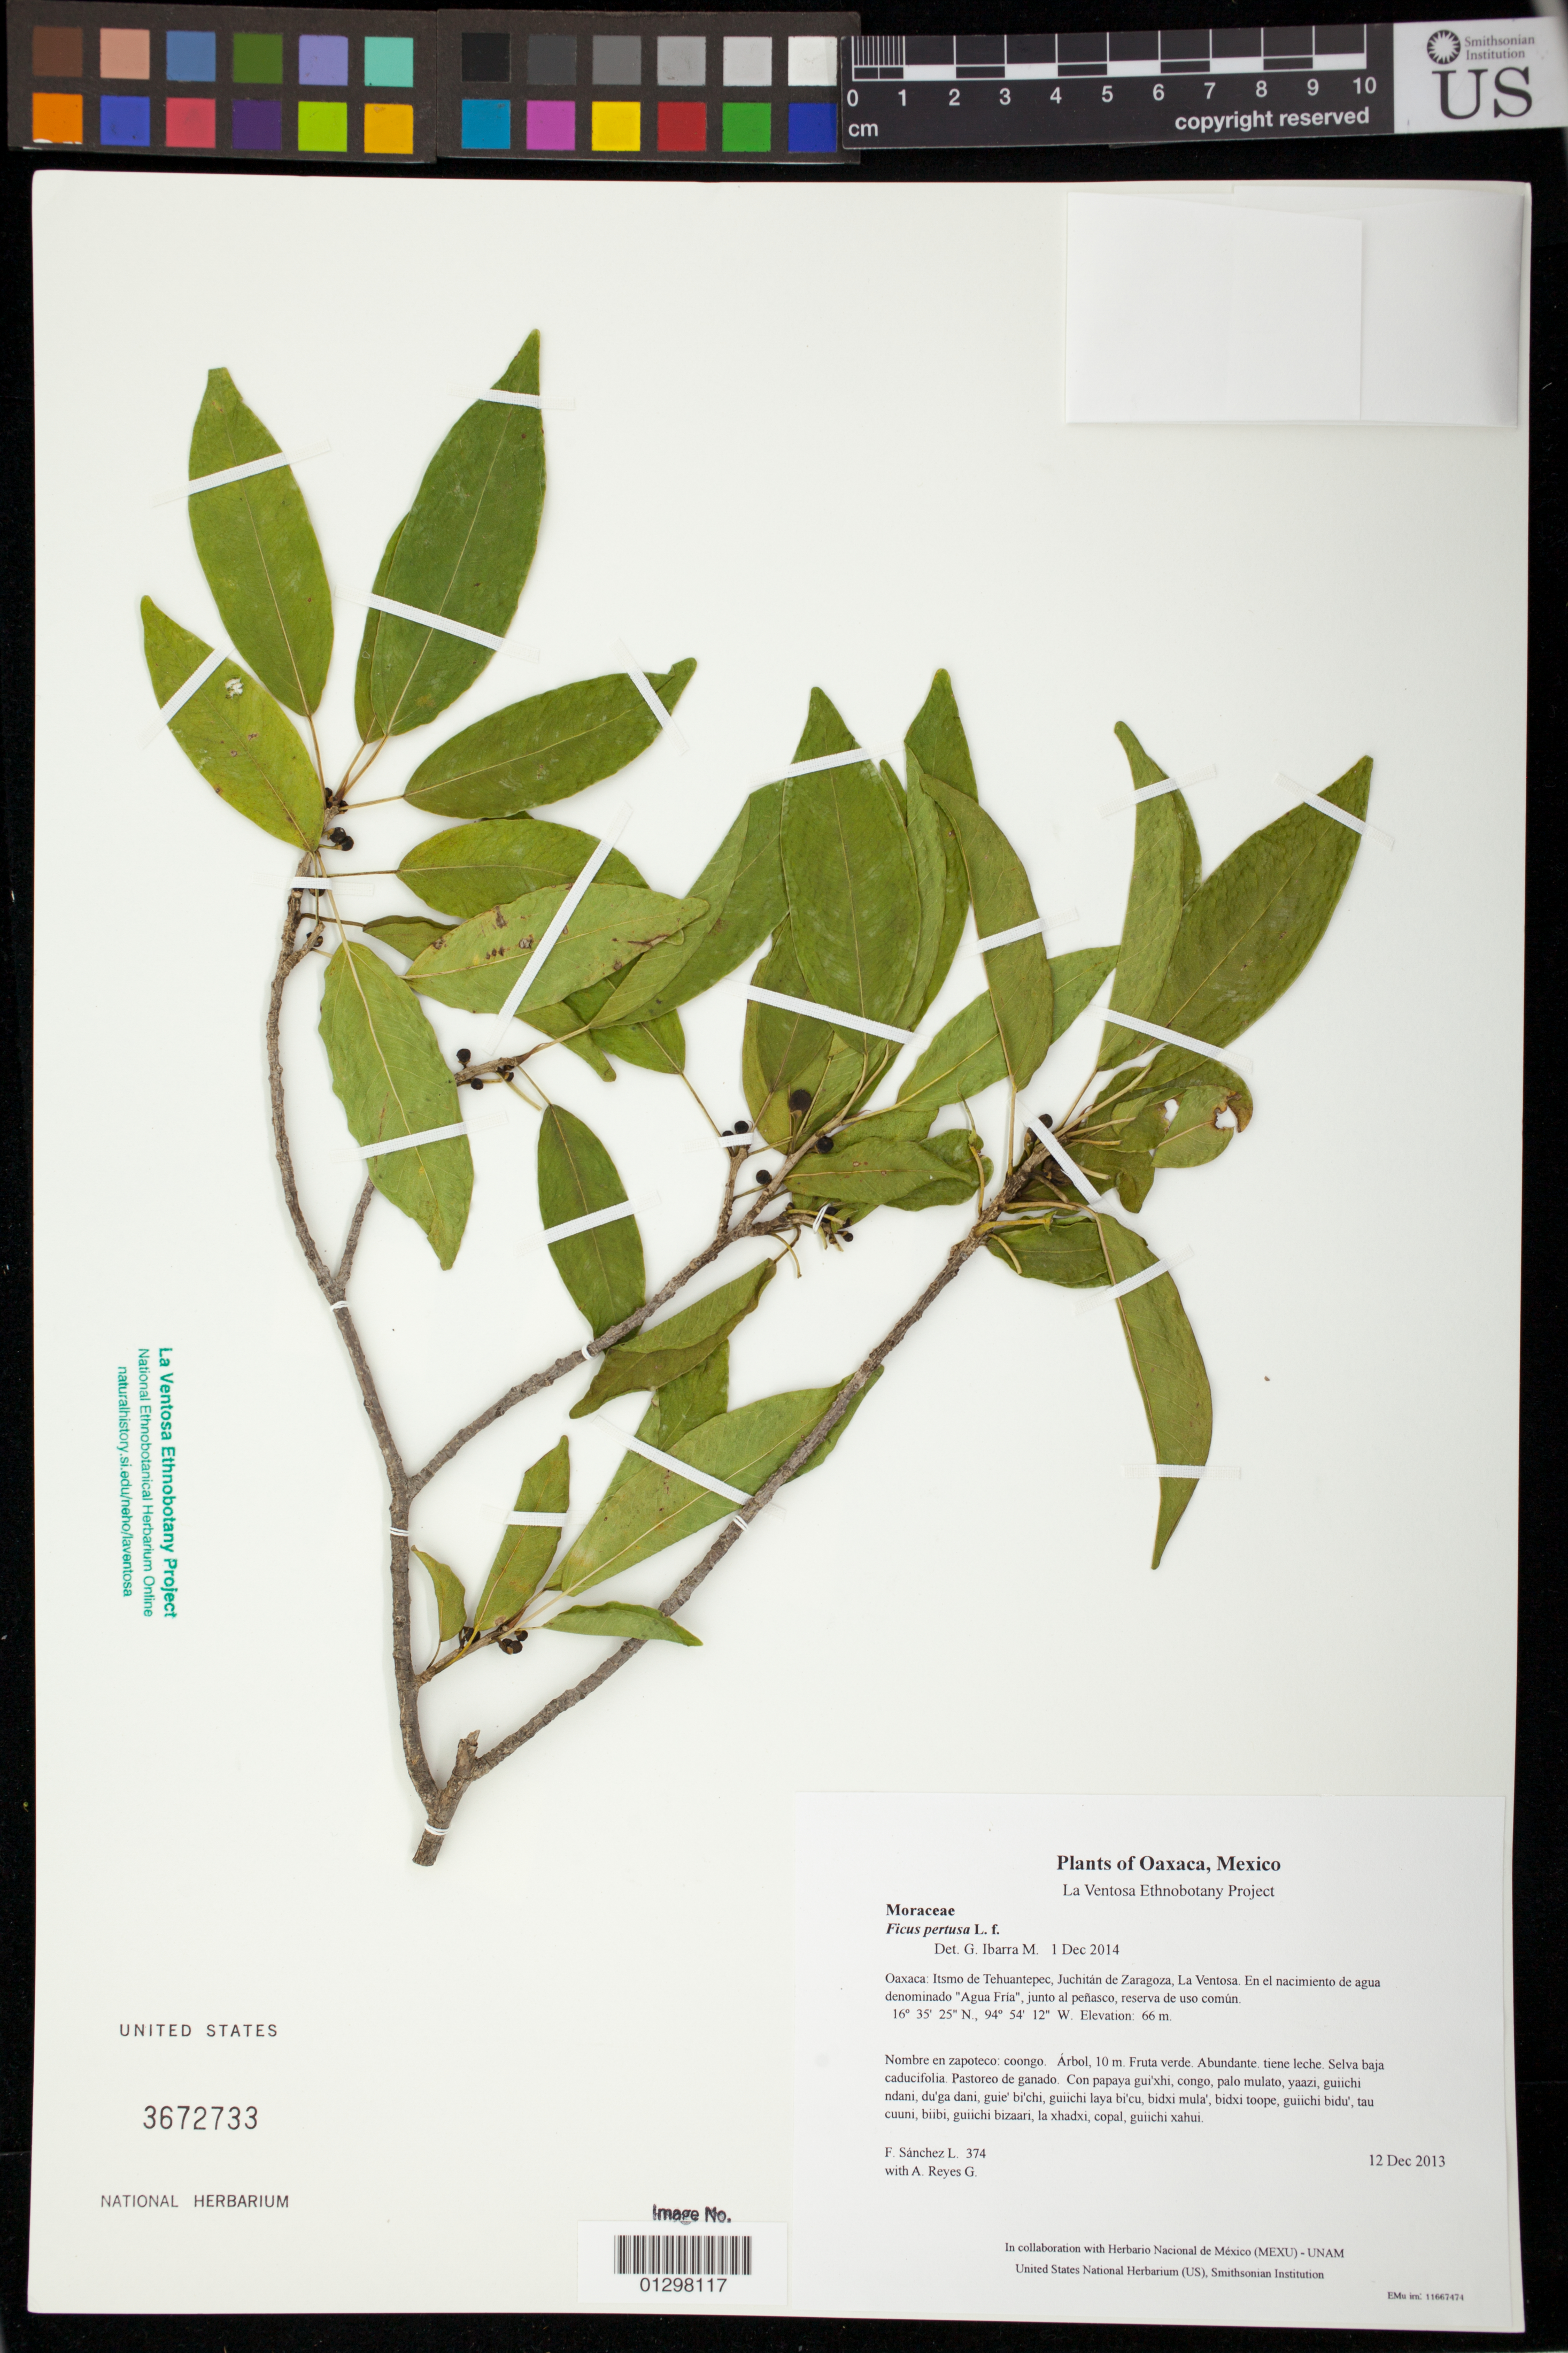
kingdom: Plantae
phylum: Tracheophyta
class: Magnoliopsida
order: Rosales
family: Moraceae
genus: Ficus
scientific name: Ficus pertusa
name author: L. f.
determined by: Ibarra M., G.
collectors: F. Sánchez L. & A. Reyes G.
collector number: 374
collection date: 2013-12-12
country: Mexico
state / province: Oaxaca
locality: Itsmo de Tehuantepec, Juchitán de Zaragoza, La Ventosa. En el nacimiento de agua denominado "Agua Fría", junto al peñasco, reserva de uso común.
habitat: Selva baja caducifolia. Pastoreo de ganado.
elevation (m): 66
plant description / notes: JEBOT, MEXU, SERO, US; Yaga. 10 m. Cuaananaxhi naga'. Stale.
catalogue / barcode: US 3672733